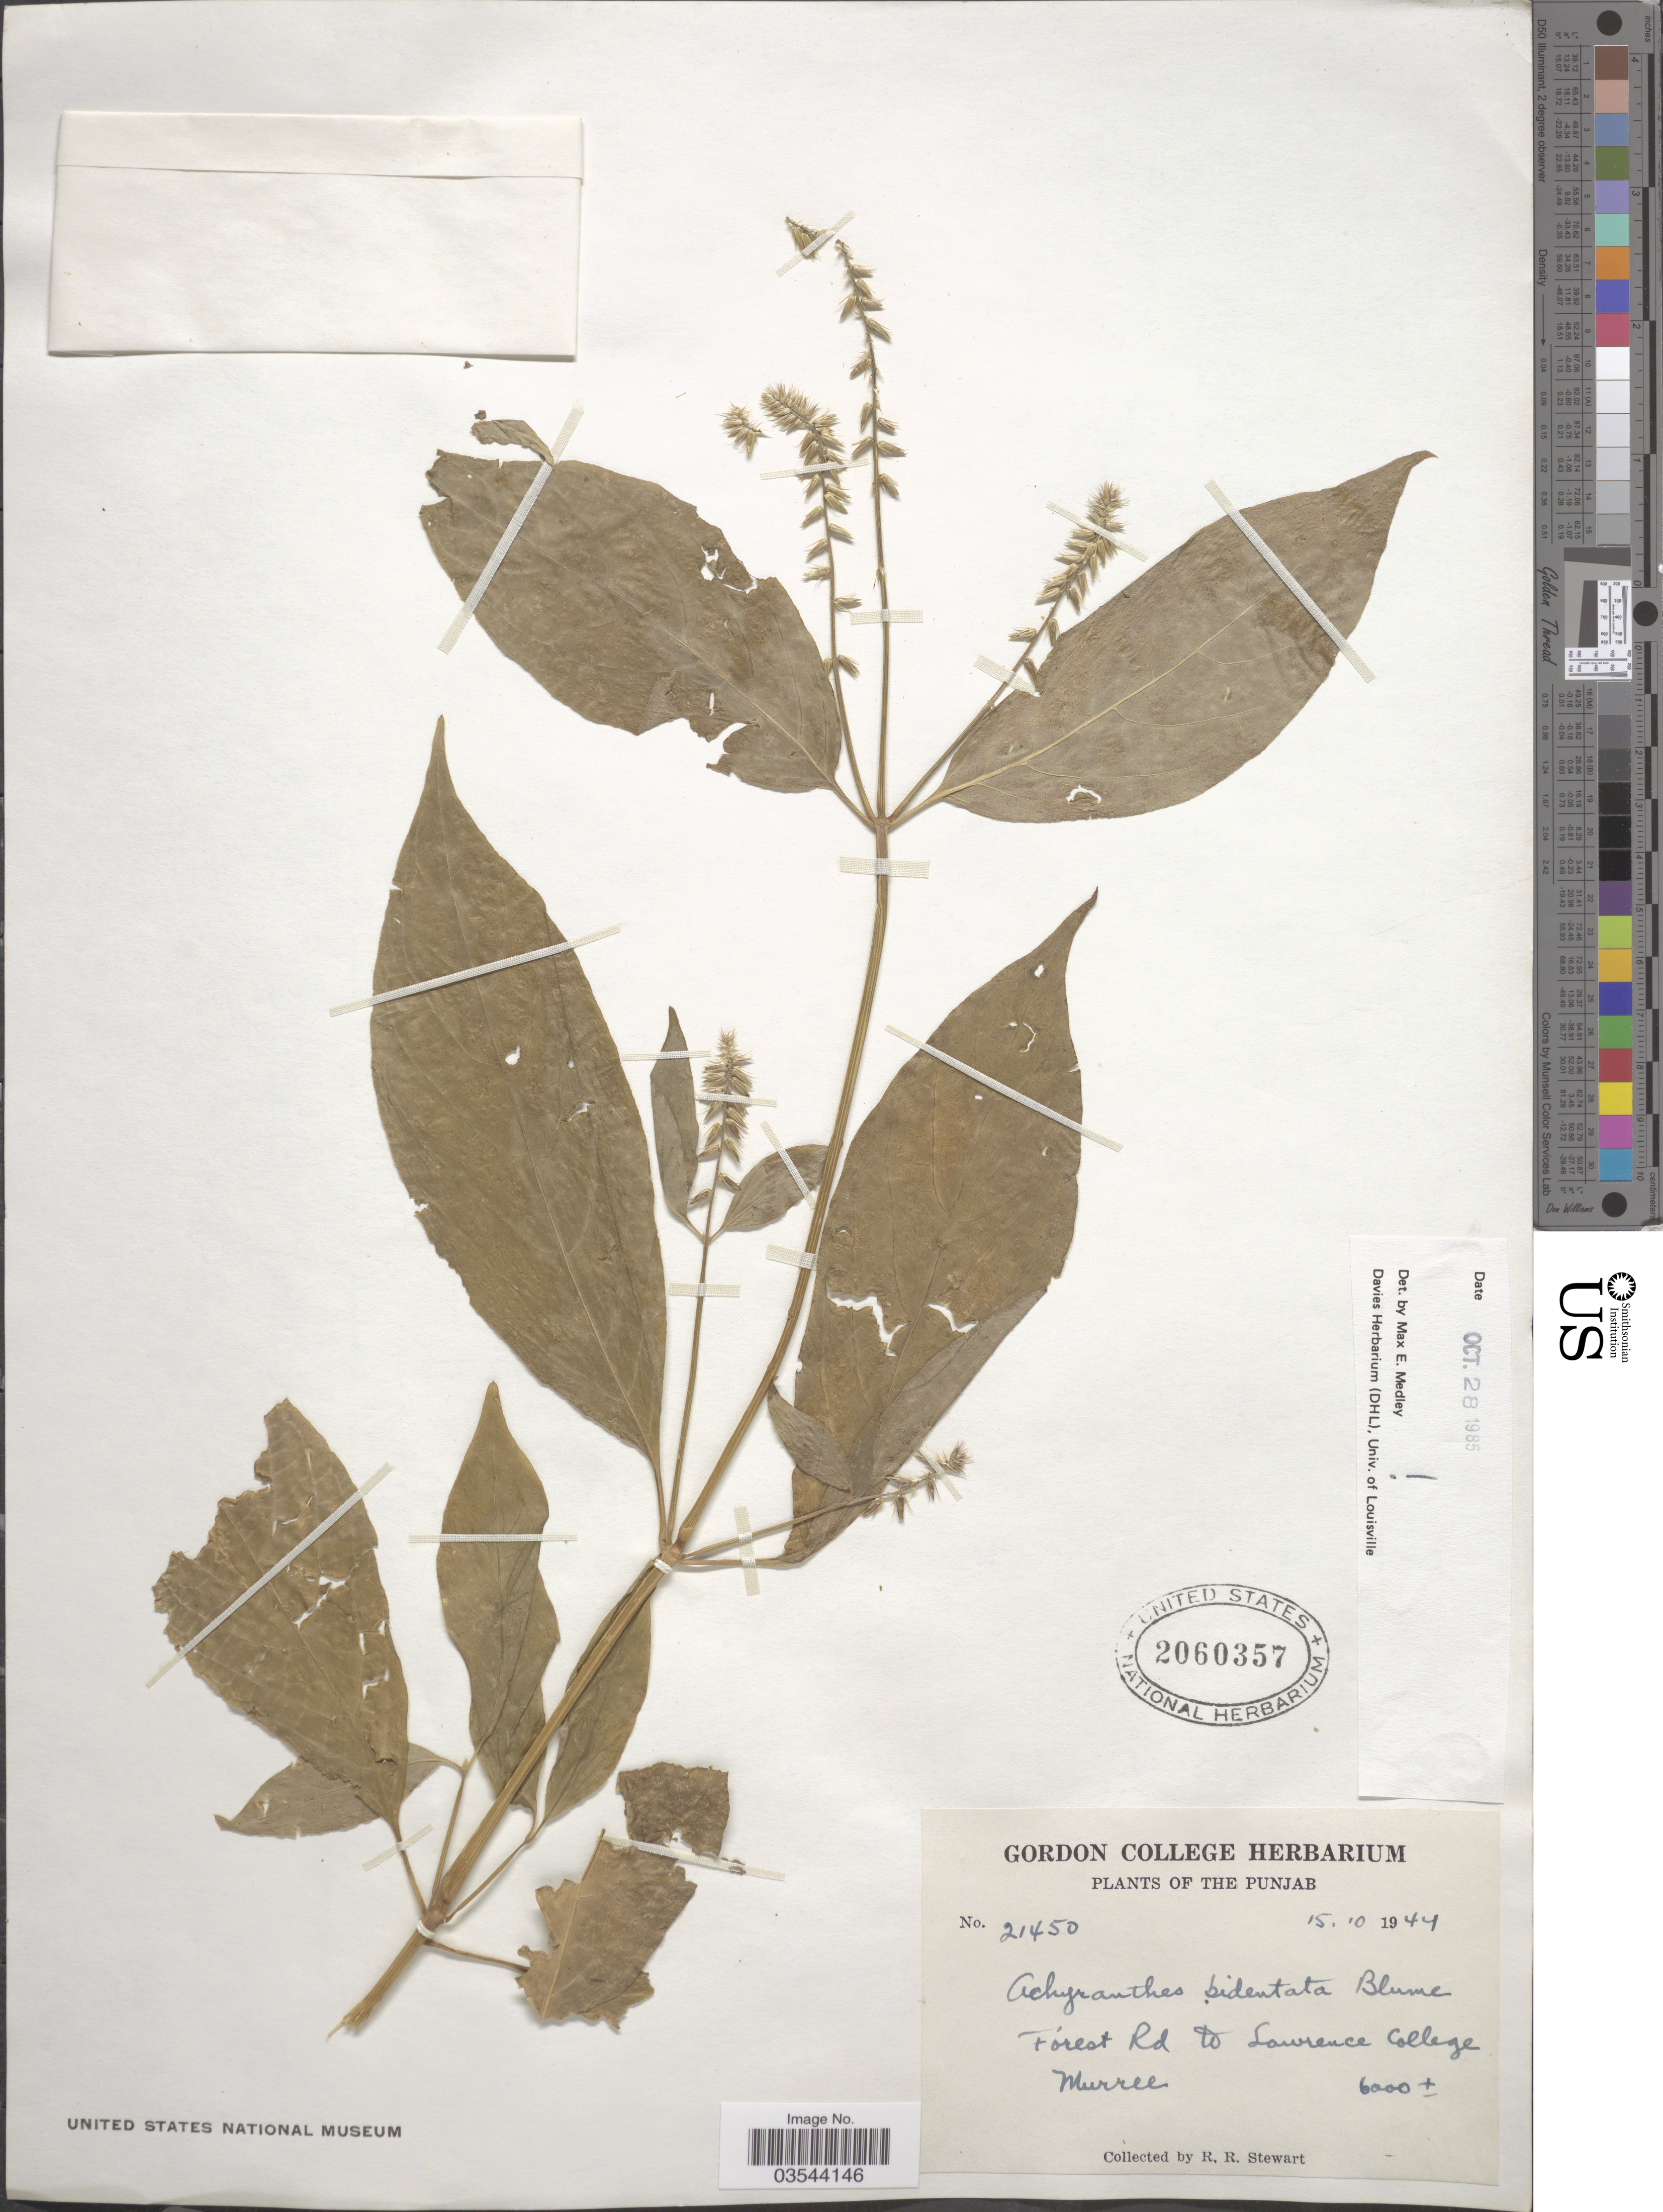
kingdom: Plantae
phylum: Tracheophyta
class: Magnoliopsida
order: Caryophyllales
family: Amaranthaceae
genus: Achyranthes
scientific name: Achyranthes bidentata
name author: Blume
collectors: R. Stewart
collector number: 21450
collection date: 1944-10-15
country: Pakistan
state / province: Punjab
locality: Forest Rd to Lawrence College Murree.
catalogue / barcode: US 2060357